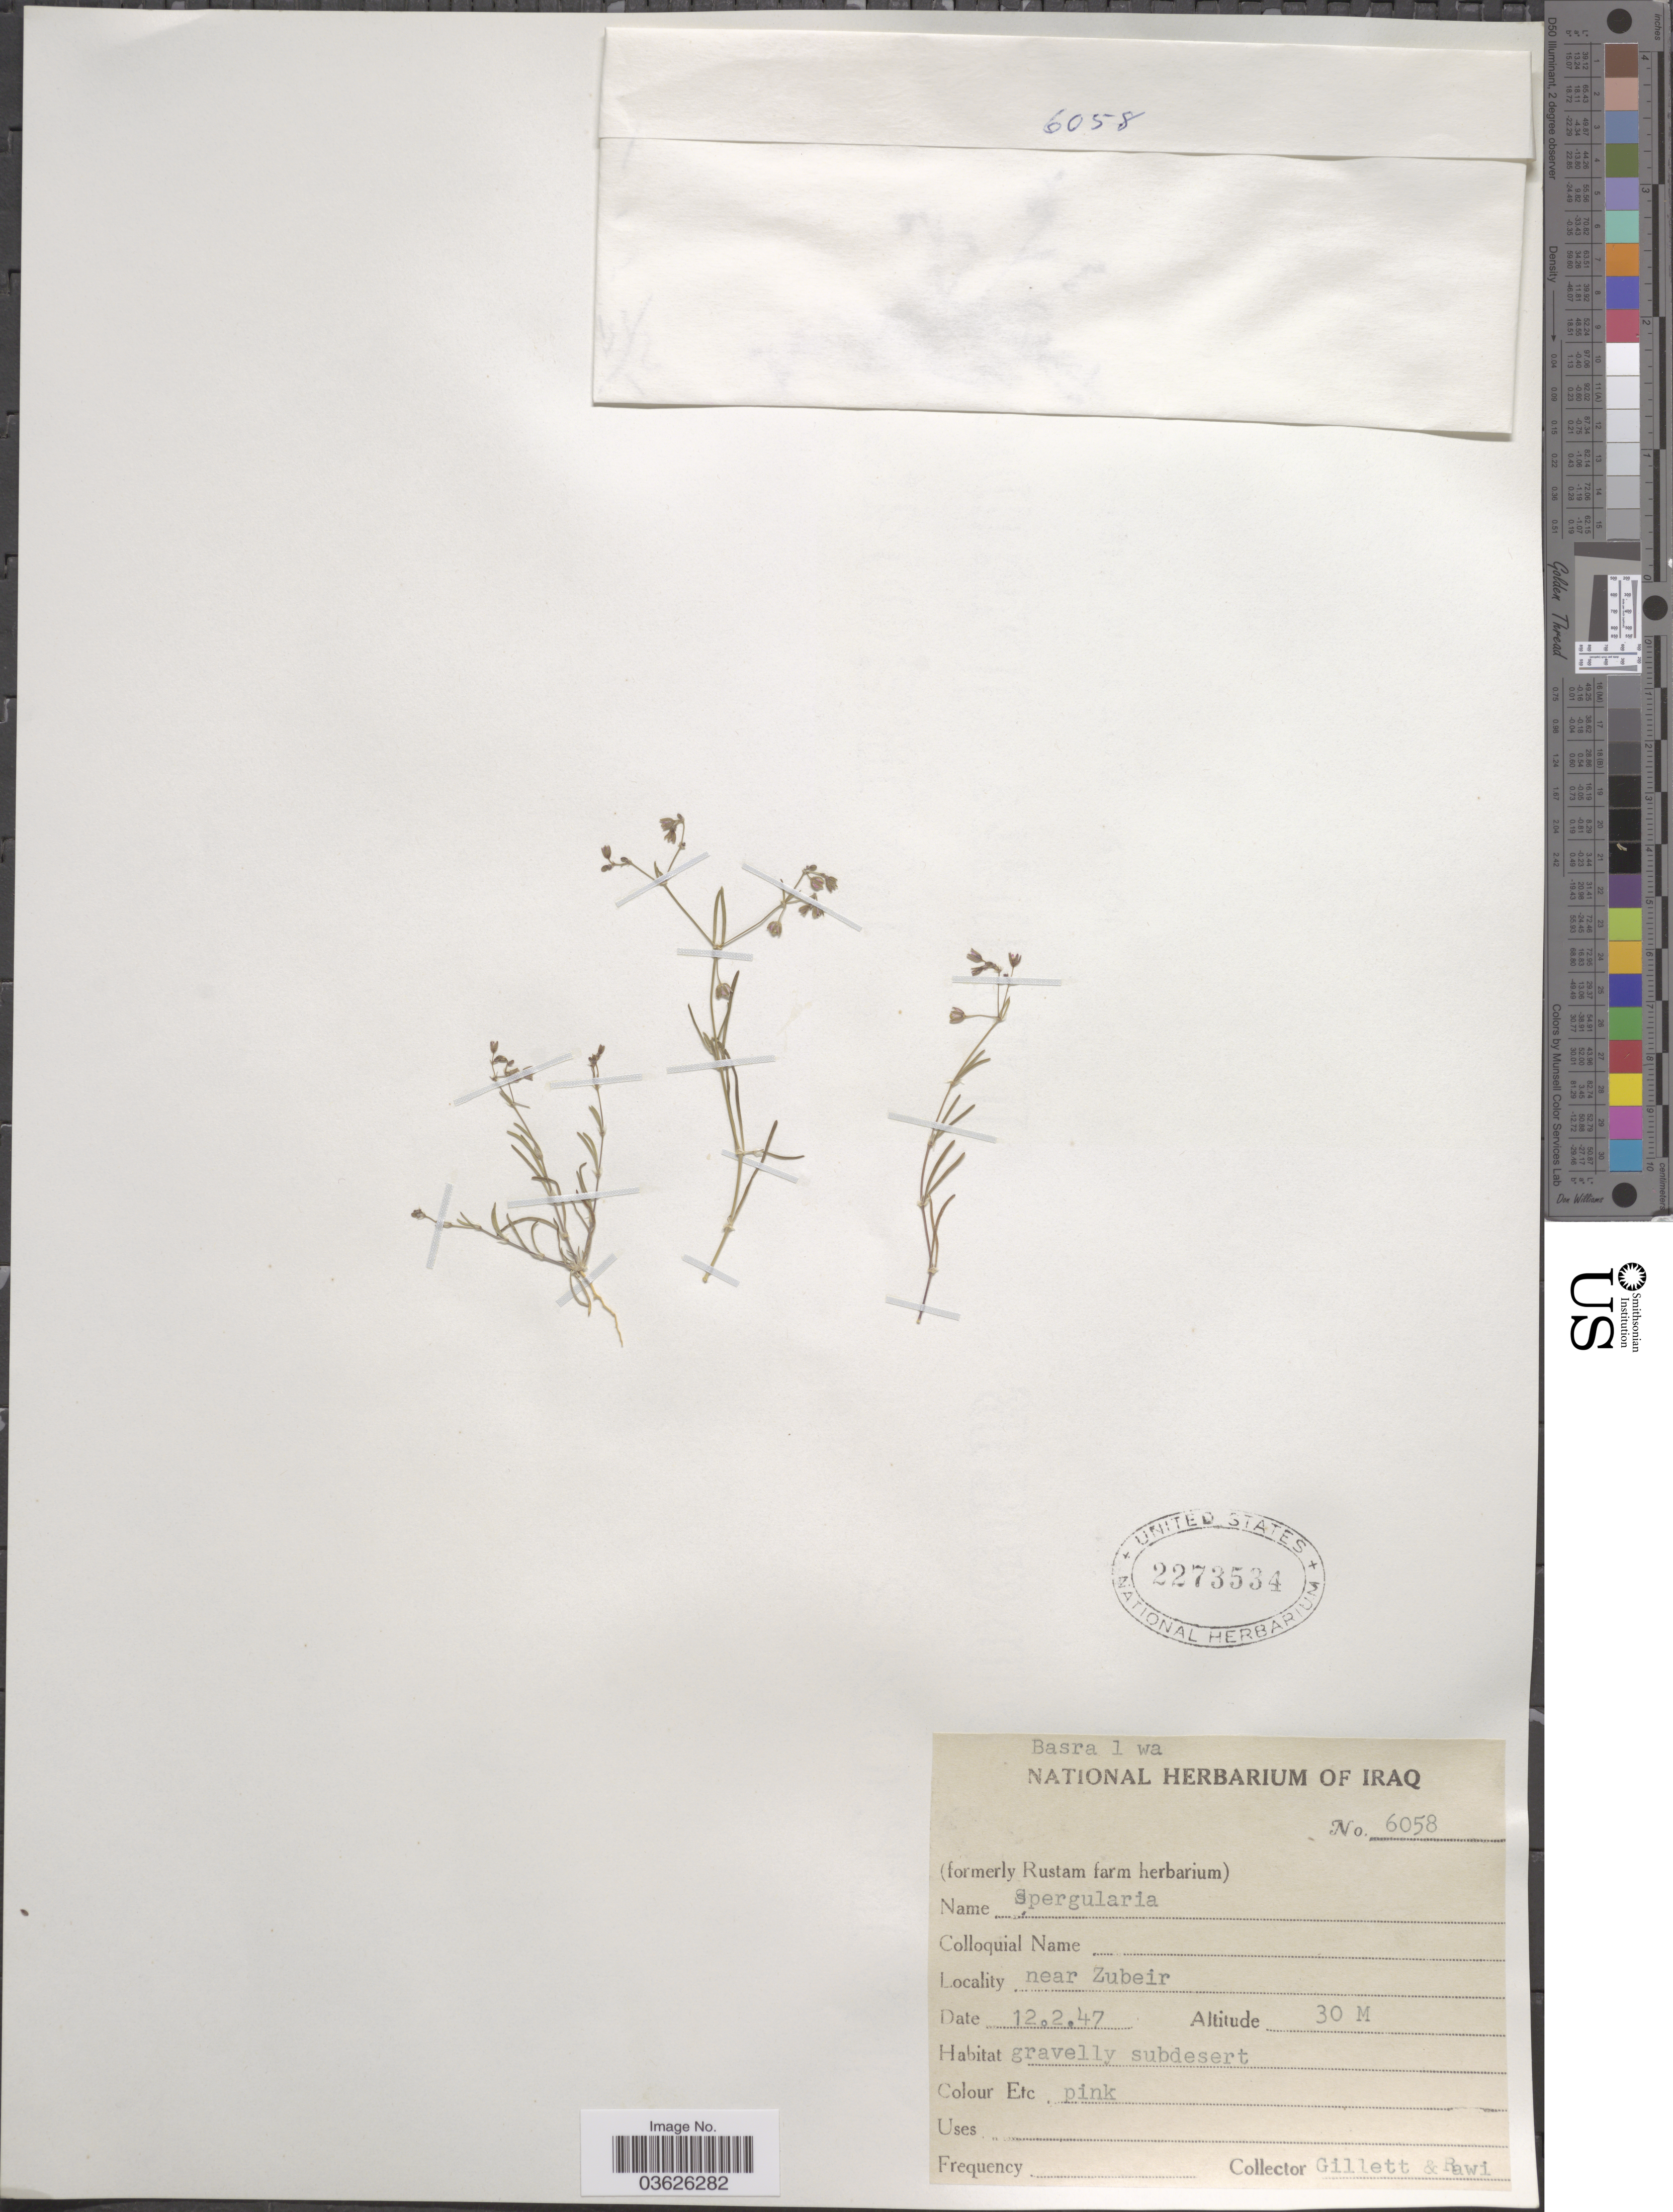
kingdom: Plantae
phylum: Tracheophyta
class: Magnoliopsida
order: Caryophyllales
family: Caryophyllaceae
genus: Spergularia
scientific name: Spergularia sp.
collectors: Gillett, -- & -. Rawi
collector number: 6058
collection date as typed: Transcribed d/m/y: 12/2/47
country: Iraq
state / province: Al Basrah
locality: Basra l wa. Near Zubeir.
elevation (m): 30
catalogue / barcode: US 2273534